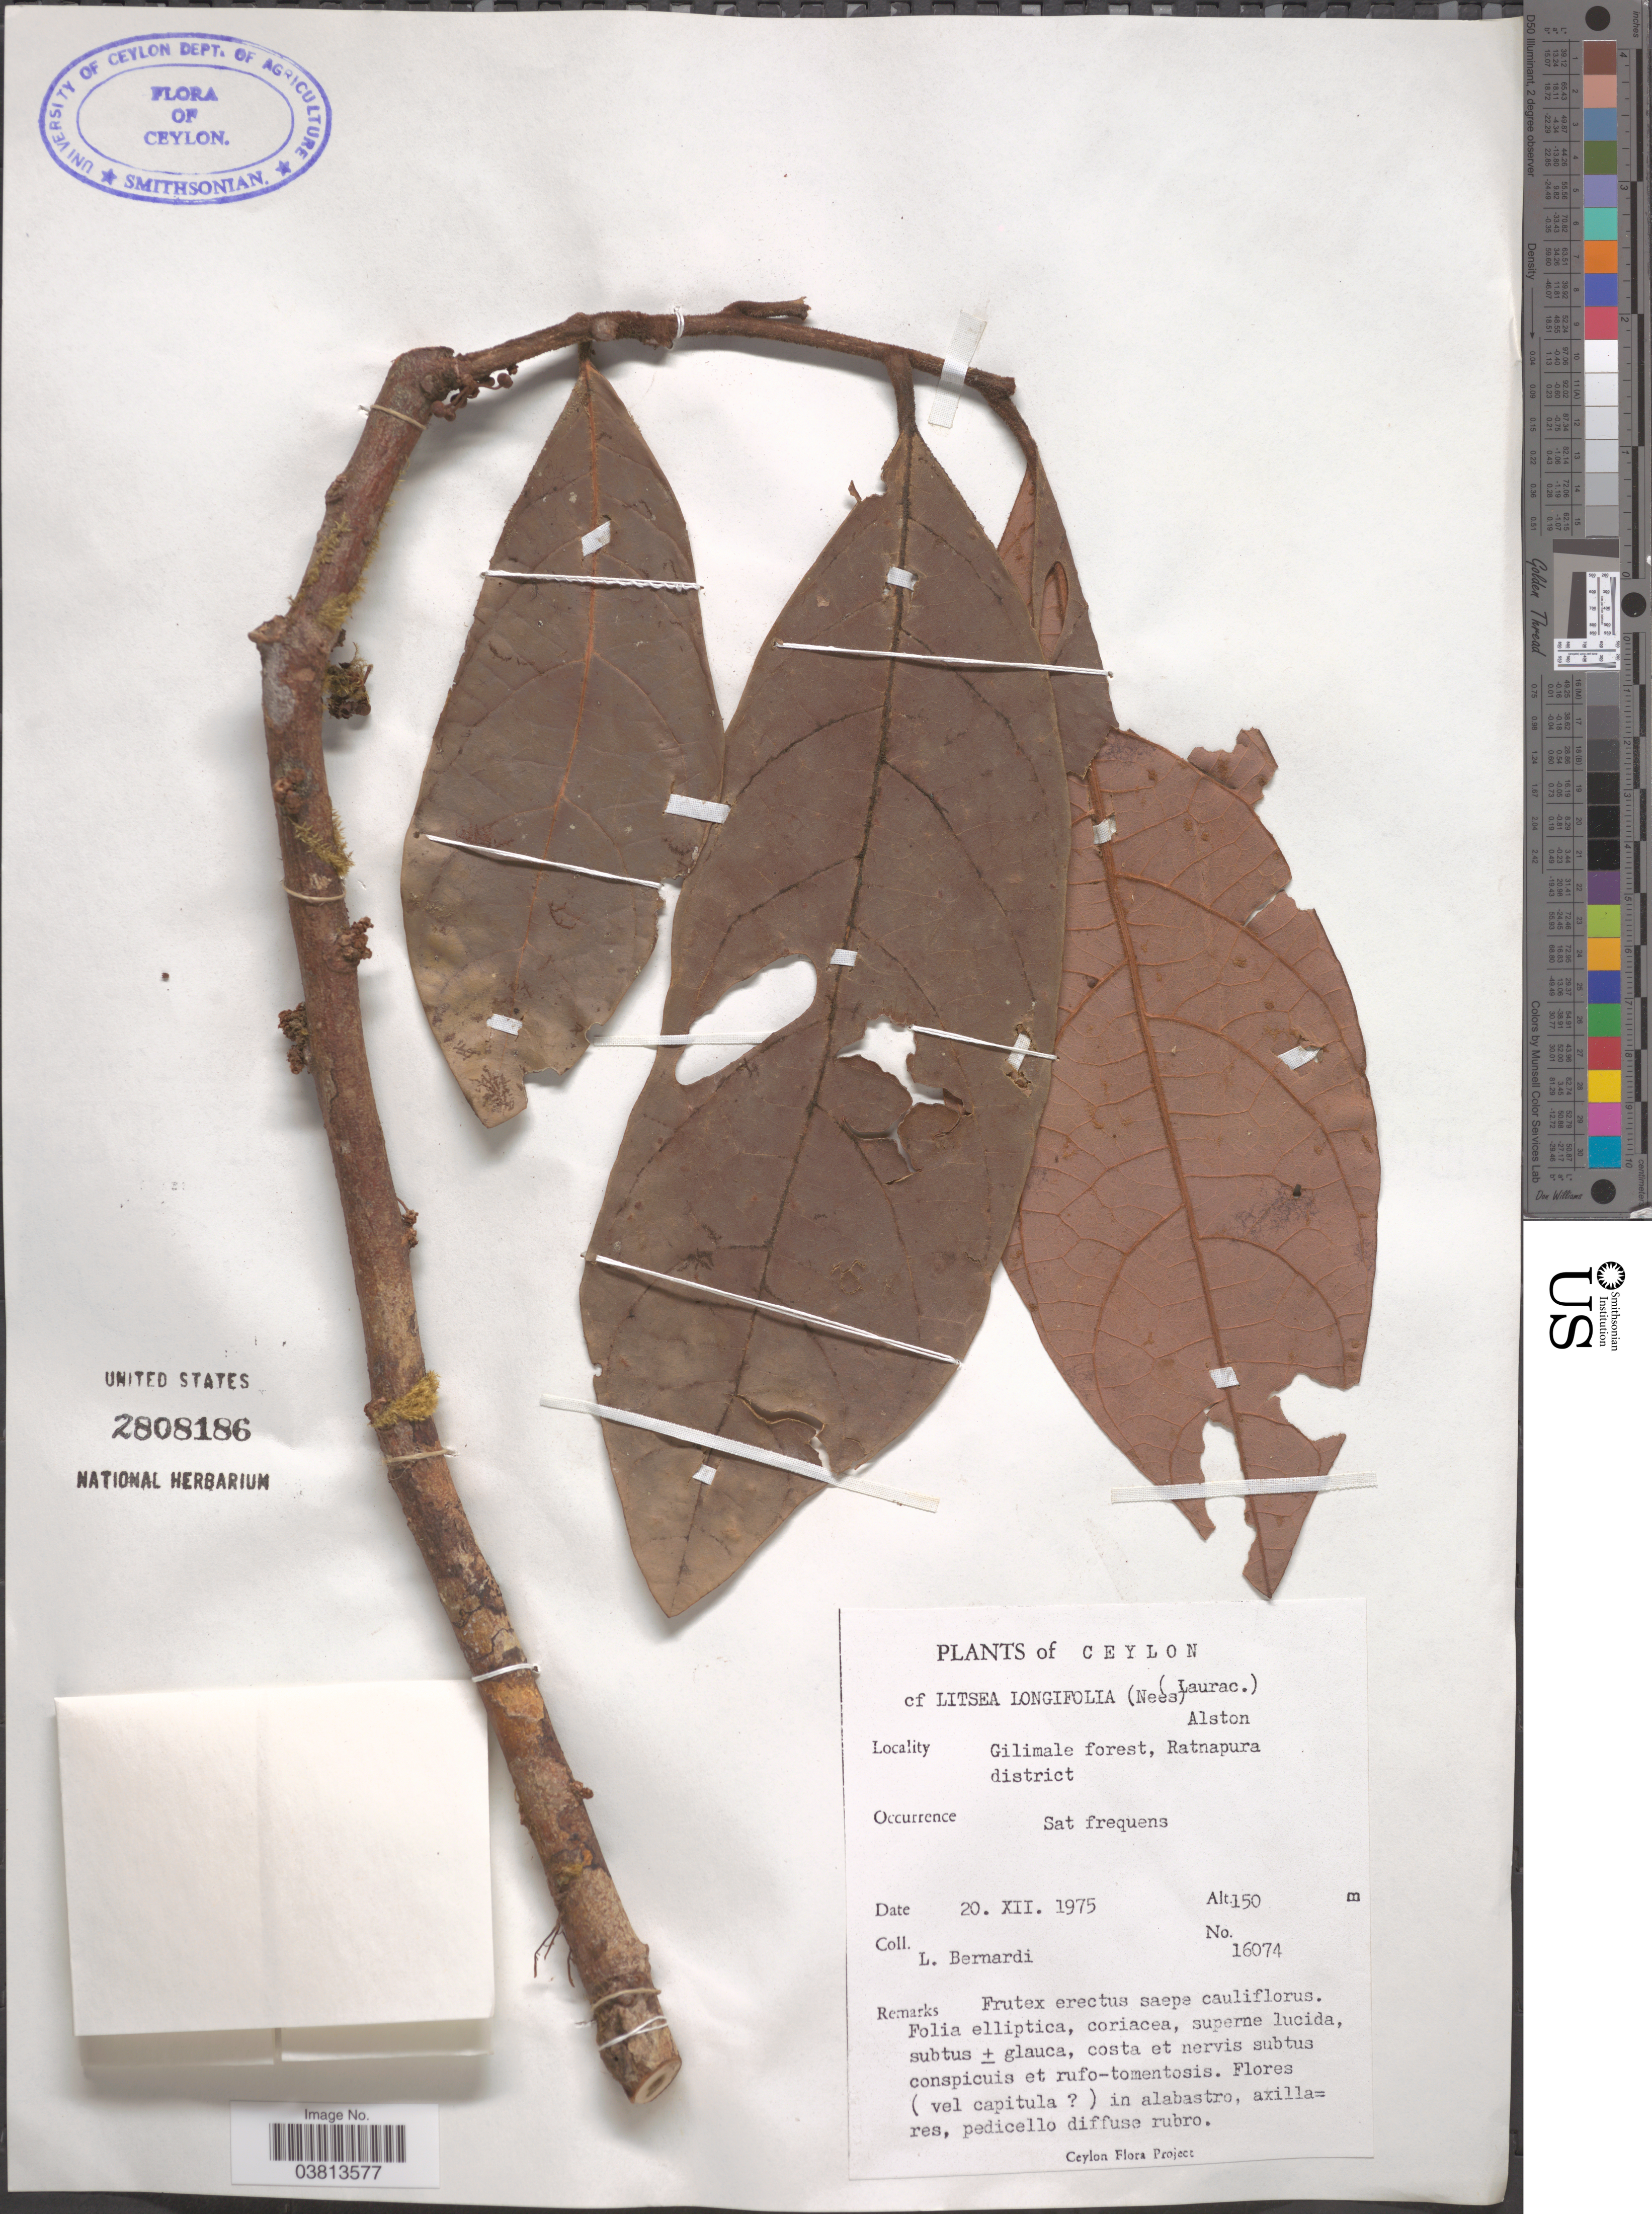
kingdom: Plantae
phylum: Tracheophyta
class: Magnoliopsida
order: Laurales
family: Lauraceae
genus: Litsea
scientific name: Litsea longifolia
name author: (Nees) Trimen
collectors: L. Bernardi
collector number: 16074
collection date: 1975-07-20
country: Sri Lanka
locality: Ceylon. Gilimale forest, Ratnapura district.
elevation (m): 150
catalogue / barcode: US 2808186